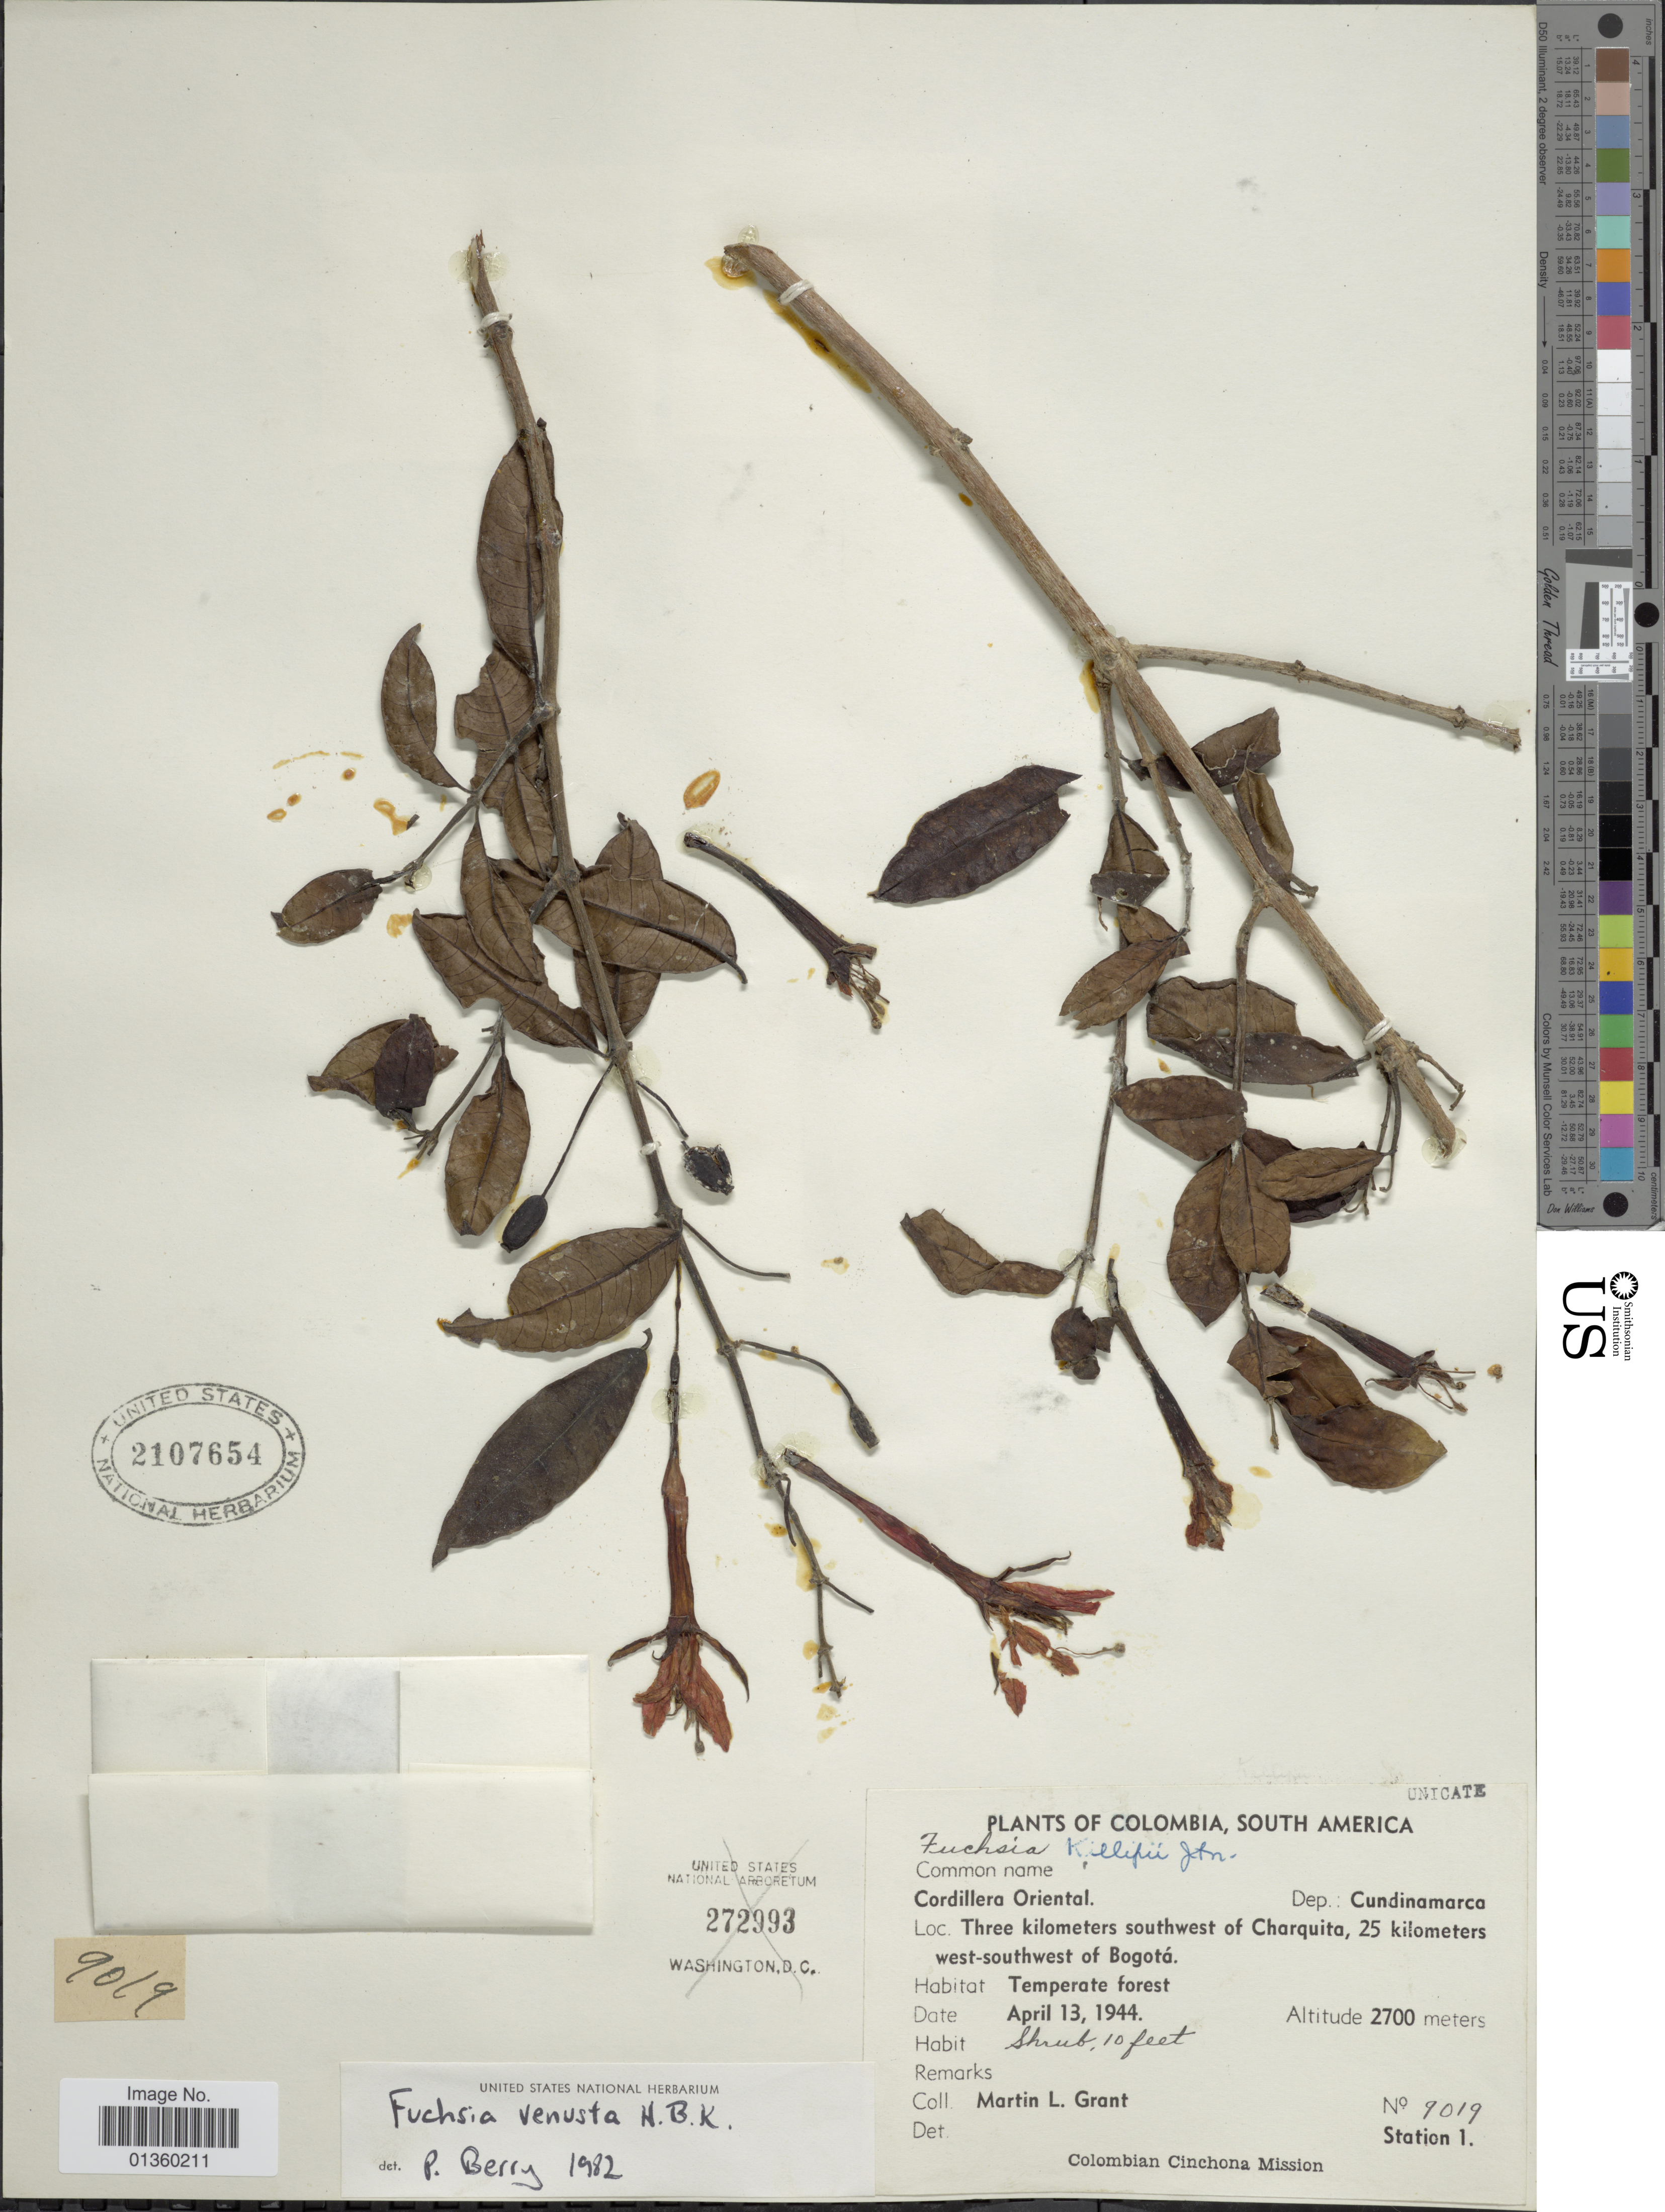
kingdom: Plantae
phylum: Tracheophyta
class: Magnoliopsida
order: Myrtales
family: Onagraceae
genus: Fuchsia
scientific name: Fuchsia venusta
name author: Kunth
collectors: M. L. Grant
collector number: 9019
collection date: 1944-04-13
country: Colombia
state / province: Cundinamarca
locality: Cordillera Oriental. Three kilometers southwest of Charquita, 25 kilometers west-southwest of Bogotá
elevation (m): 2700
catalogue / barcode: US 2107654